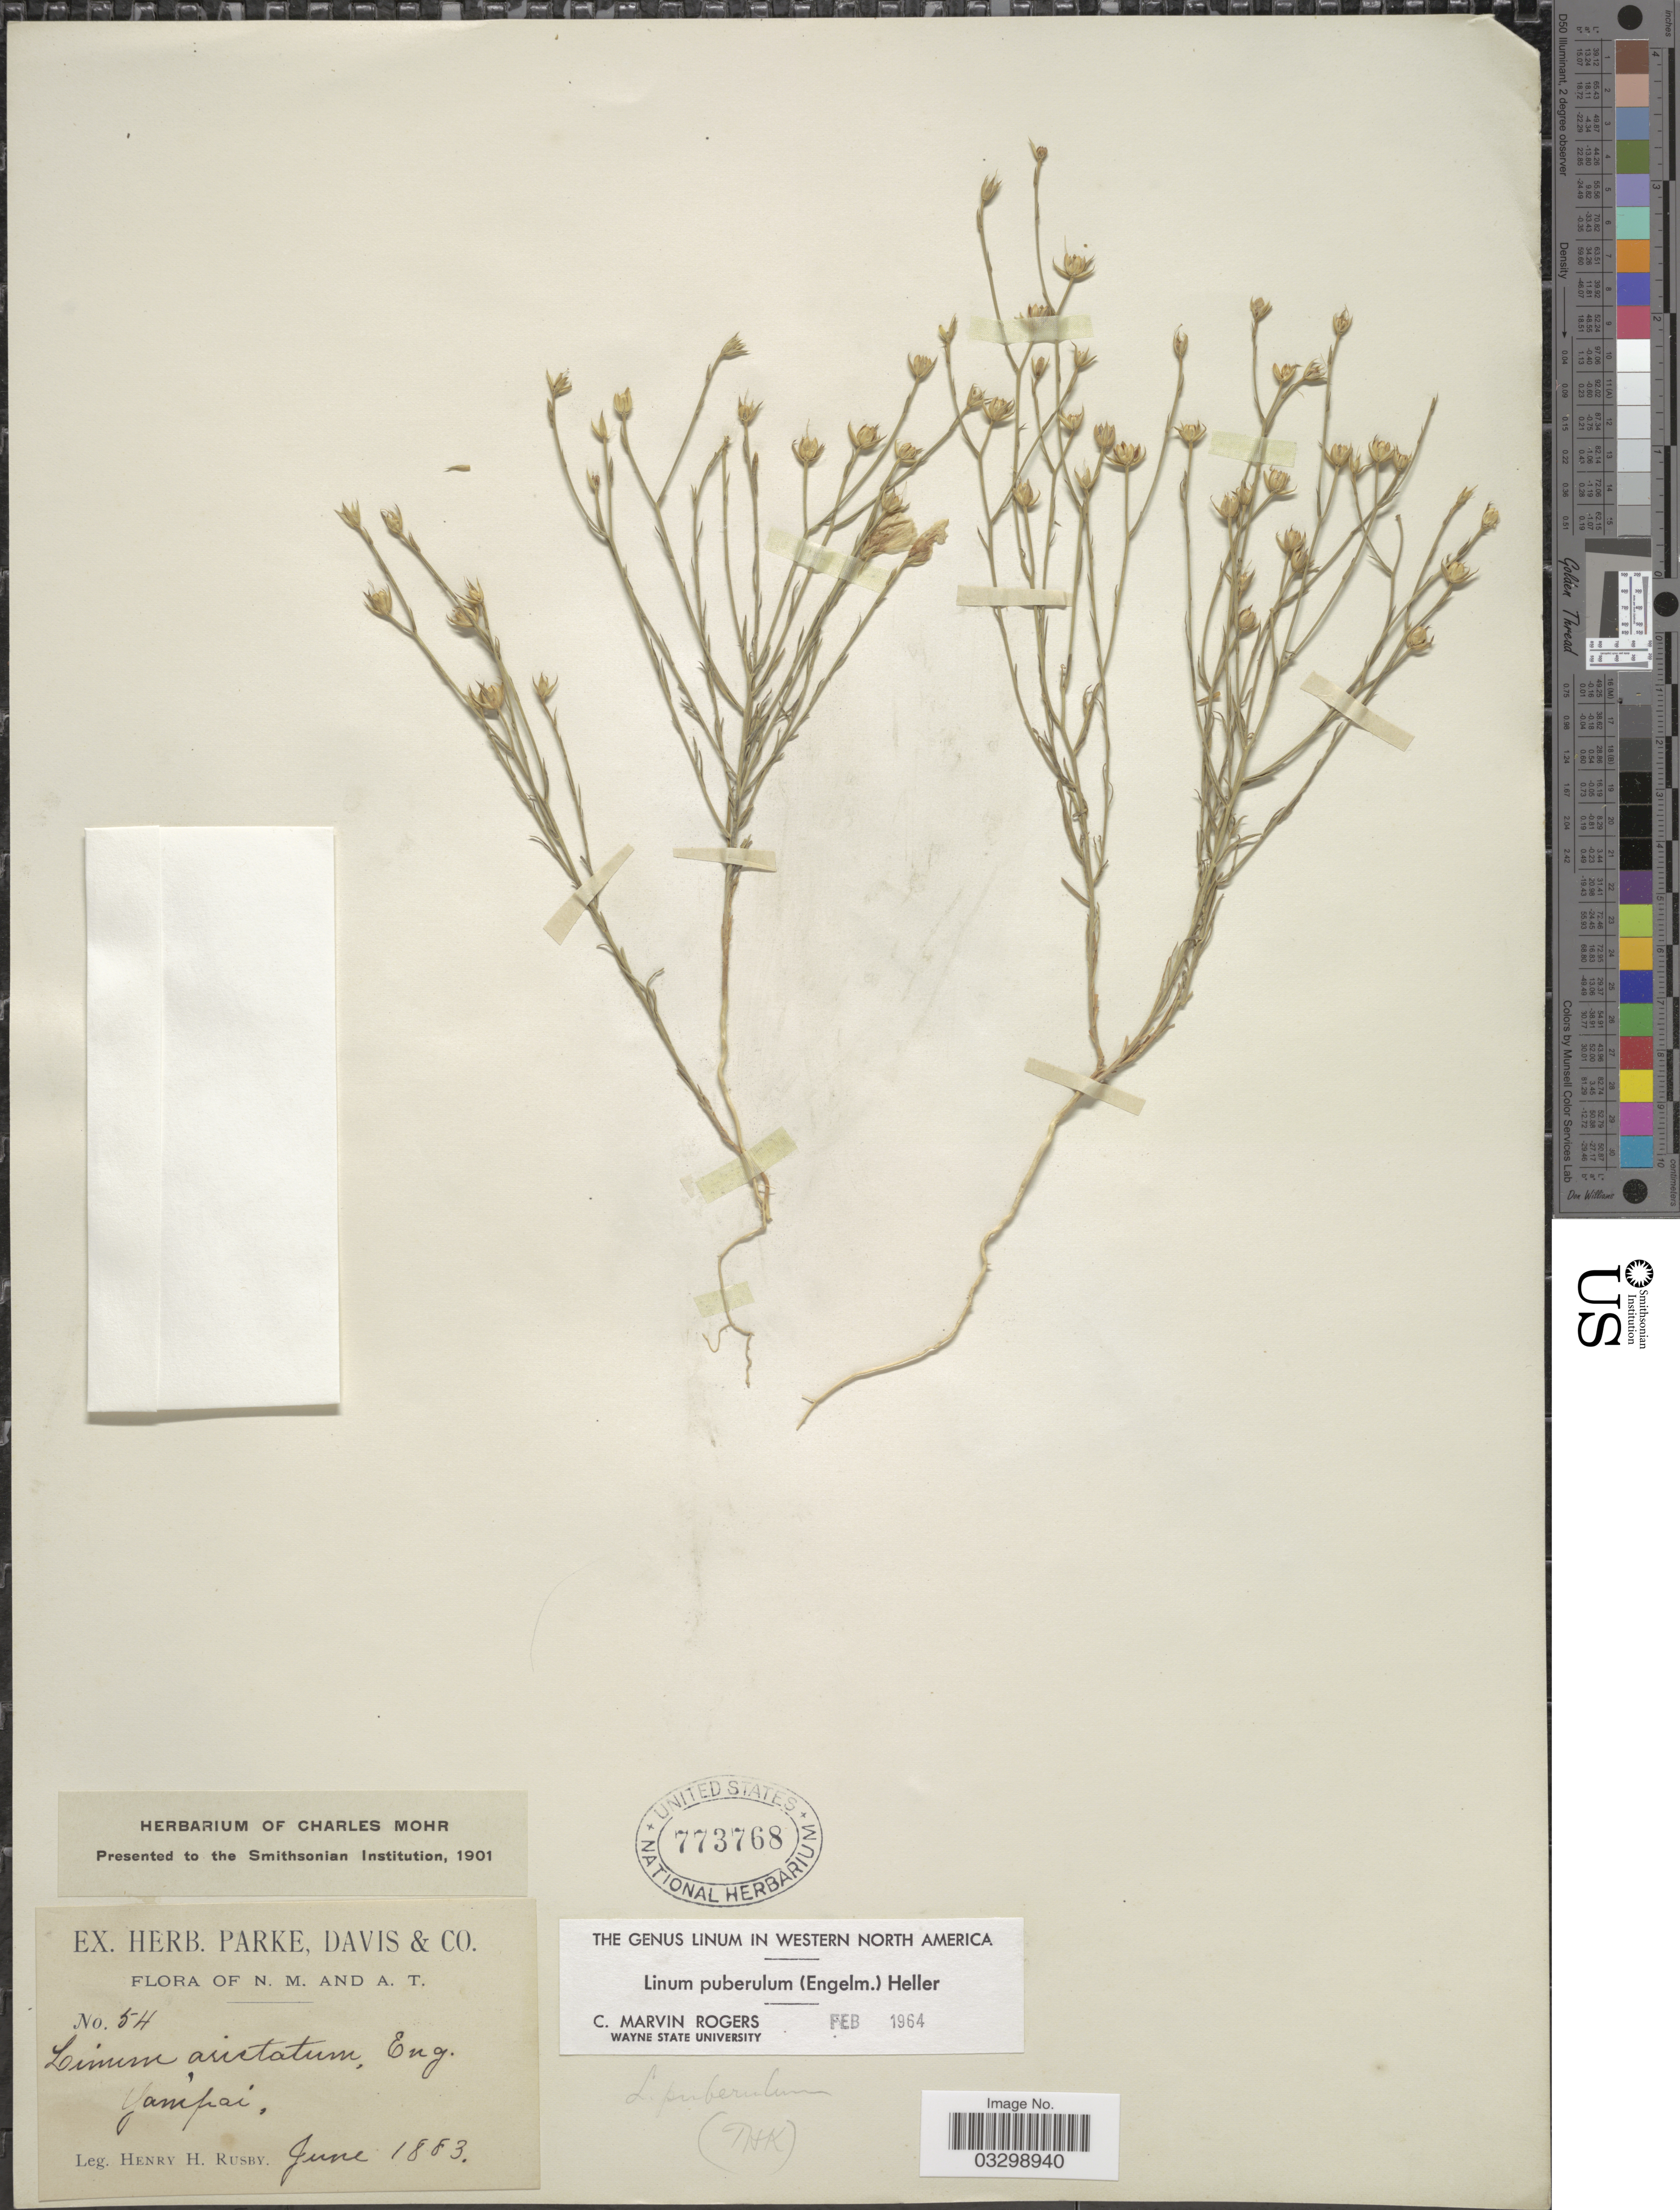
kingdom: Plantae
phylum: Tracheophyta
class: Magnoliopsida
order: Malpighiales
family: Linaceae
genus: Linum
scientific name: Linum puberulum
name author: (Engelm.) A. Heller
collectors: H. H. Rusby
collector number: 54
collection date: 1883-06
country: United States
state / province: New Mexico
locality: N.M. and A.T., Yampai.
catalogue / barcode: US 773768